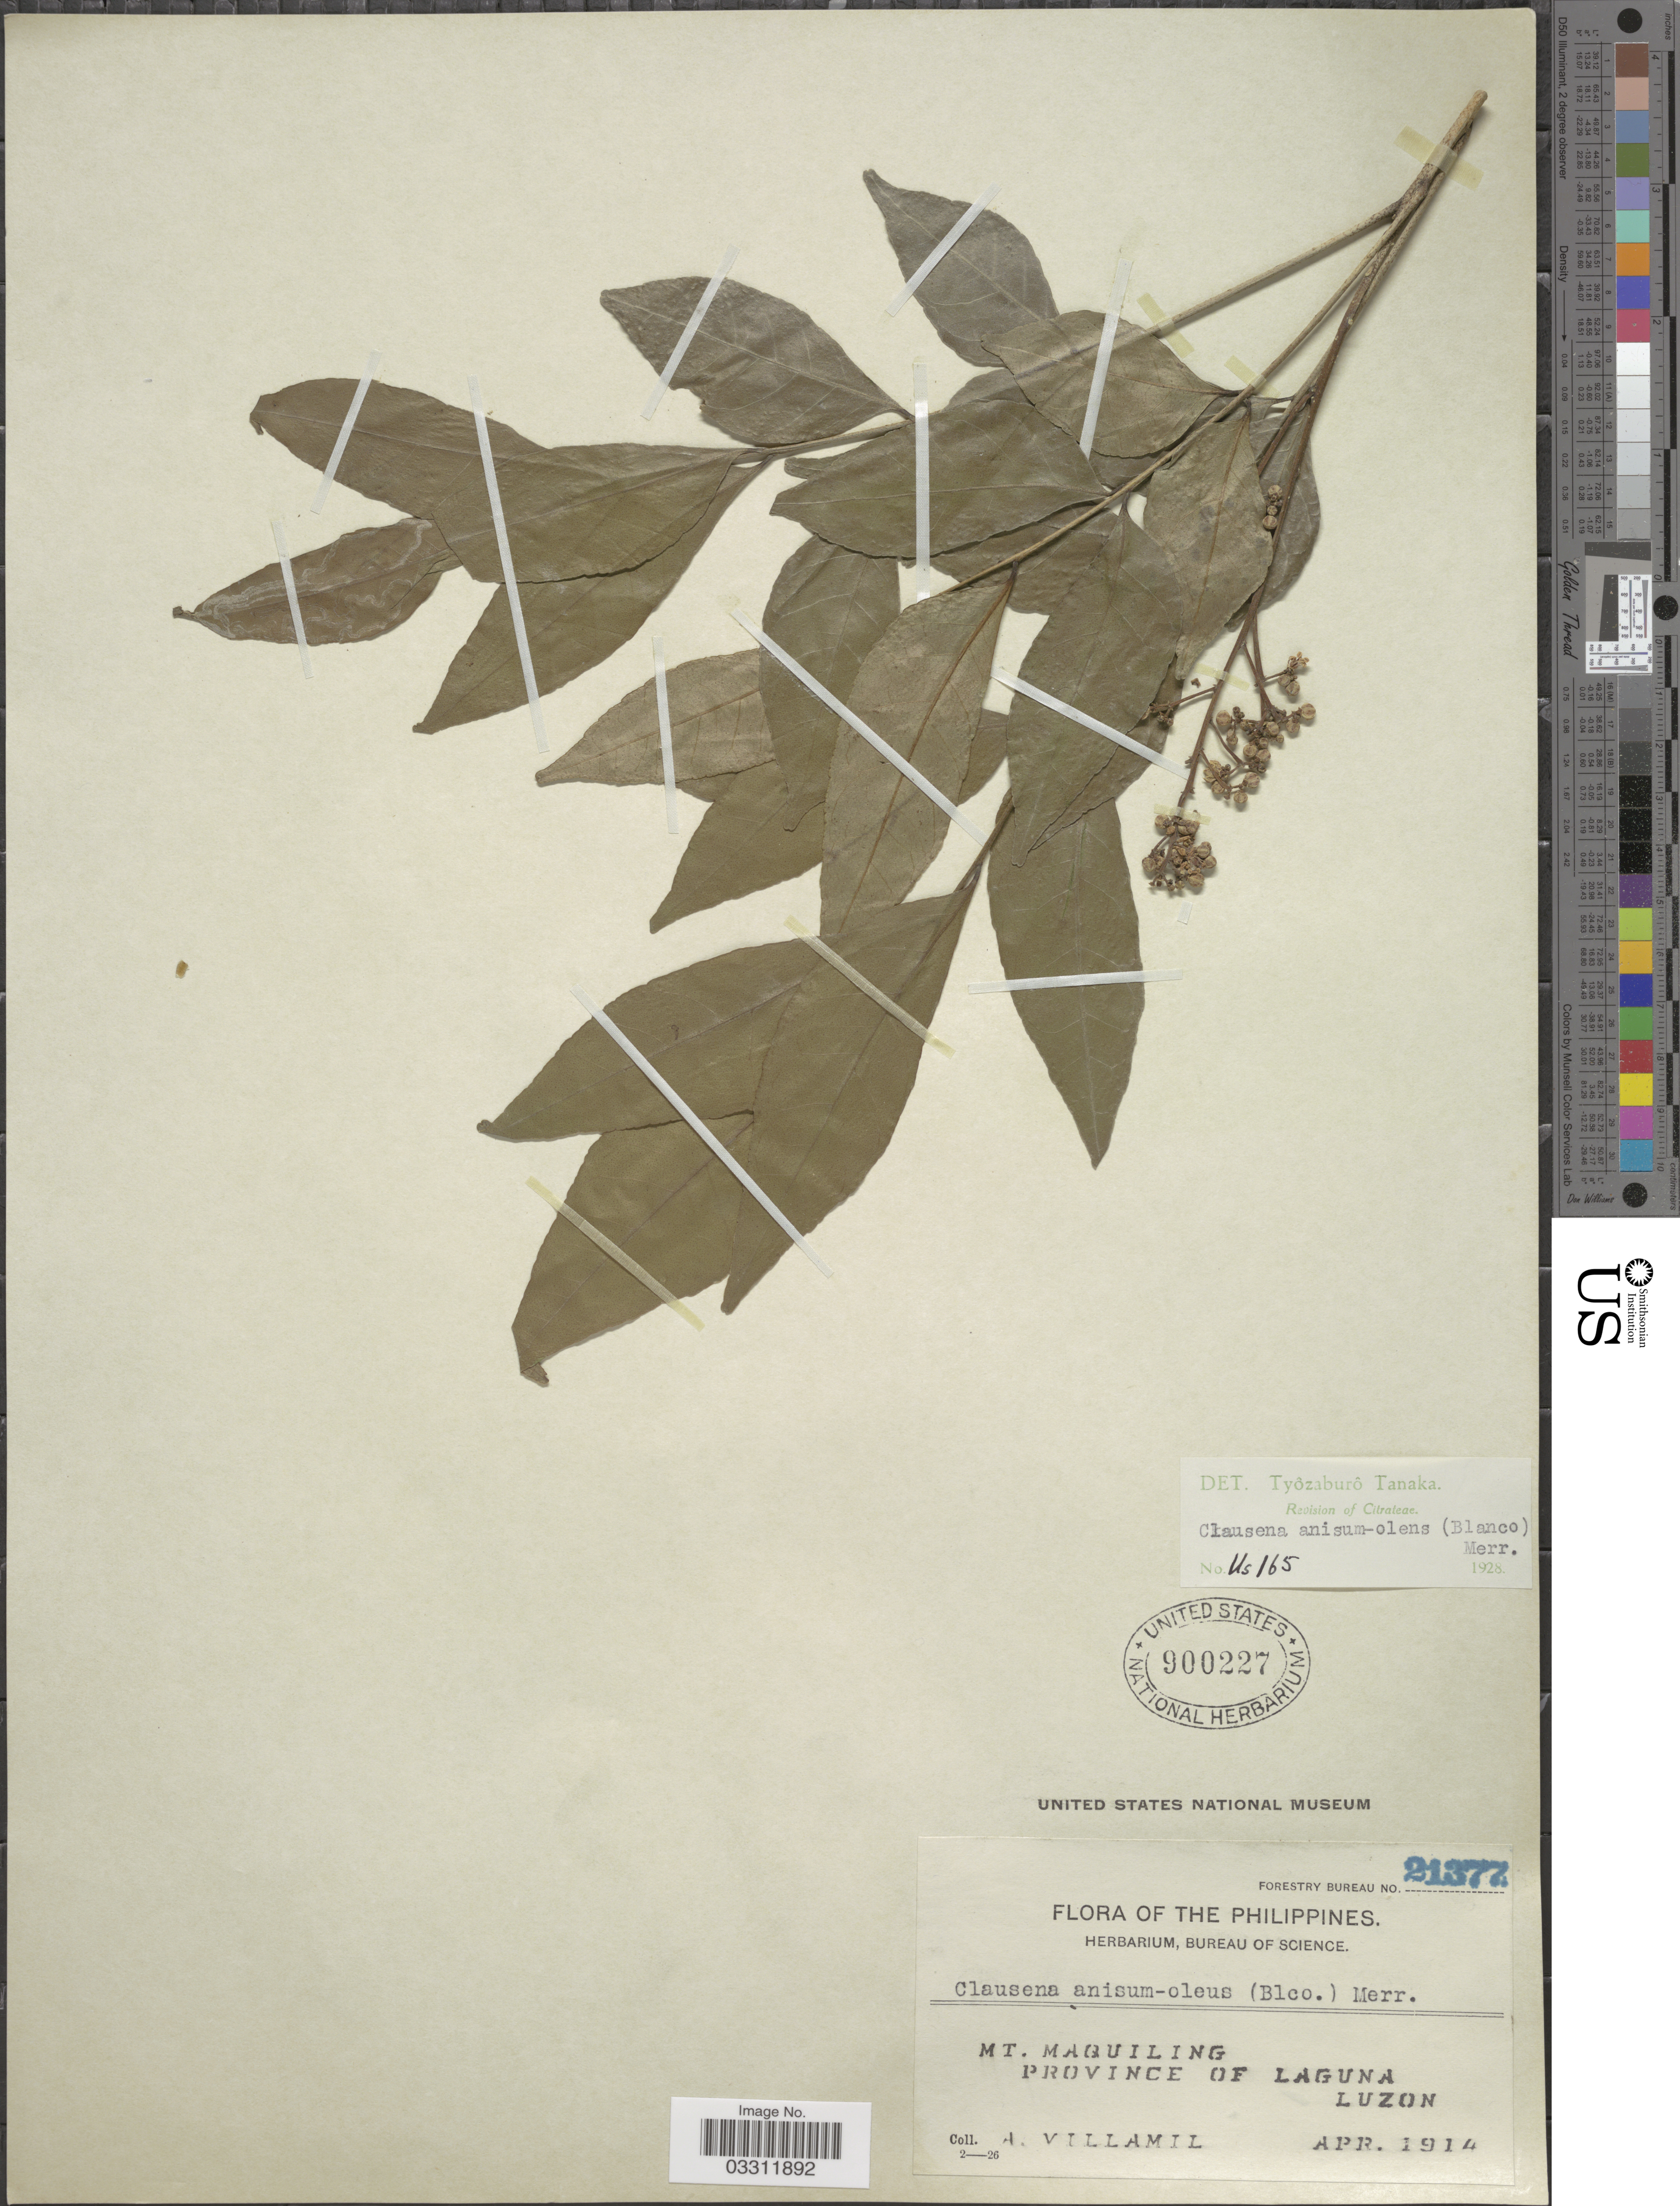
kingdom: Plantae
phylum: Tracheophyta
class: Magnoliopsida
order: Sapindales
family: Rutaceae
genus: Clausena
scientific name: Clausena anisum-olens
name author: (Blume) Merr.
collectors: A. Villamil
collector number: Forestry Bureau 21377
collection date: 1914-04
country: Philippines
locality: Mt. Maquiling. Province of Laguna. Luzon.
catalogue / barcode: US 900227